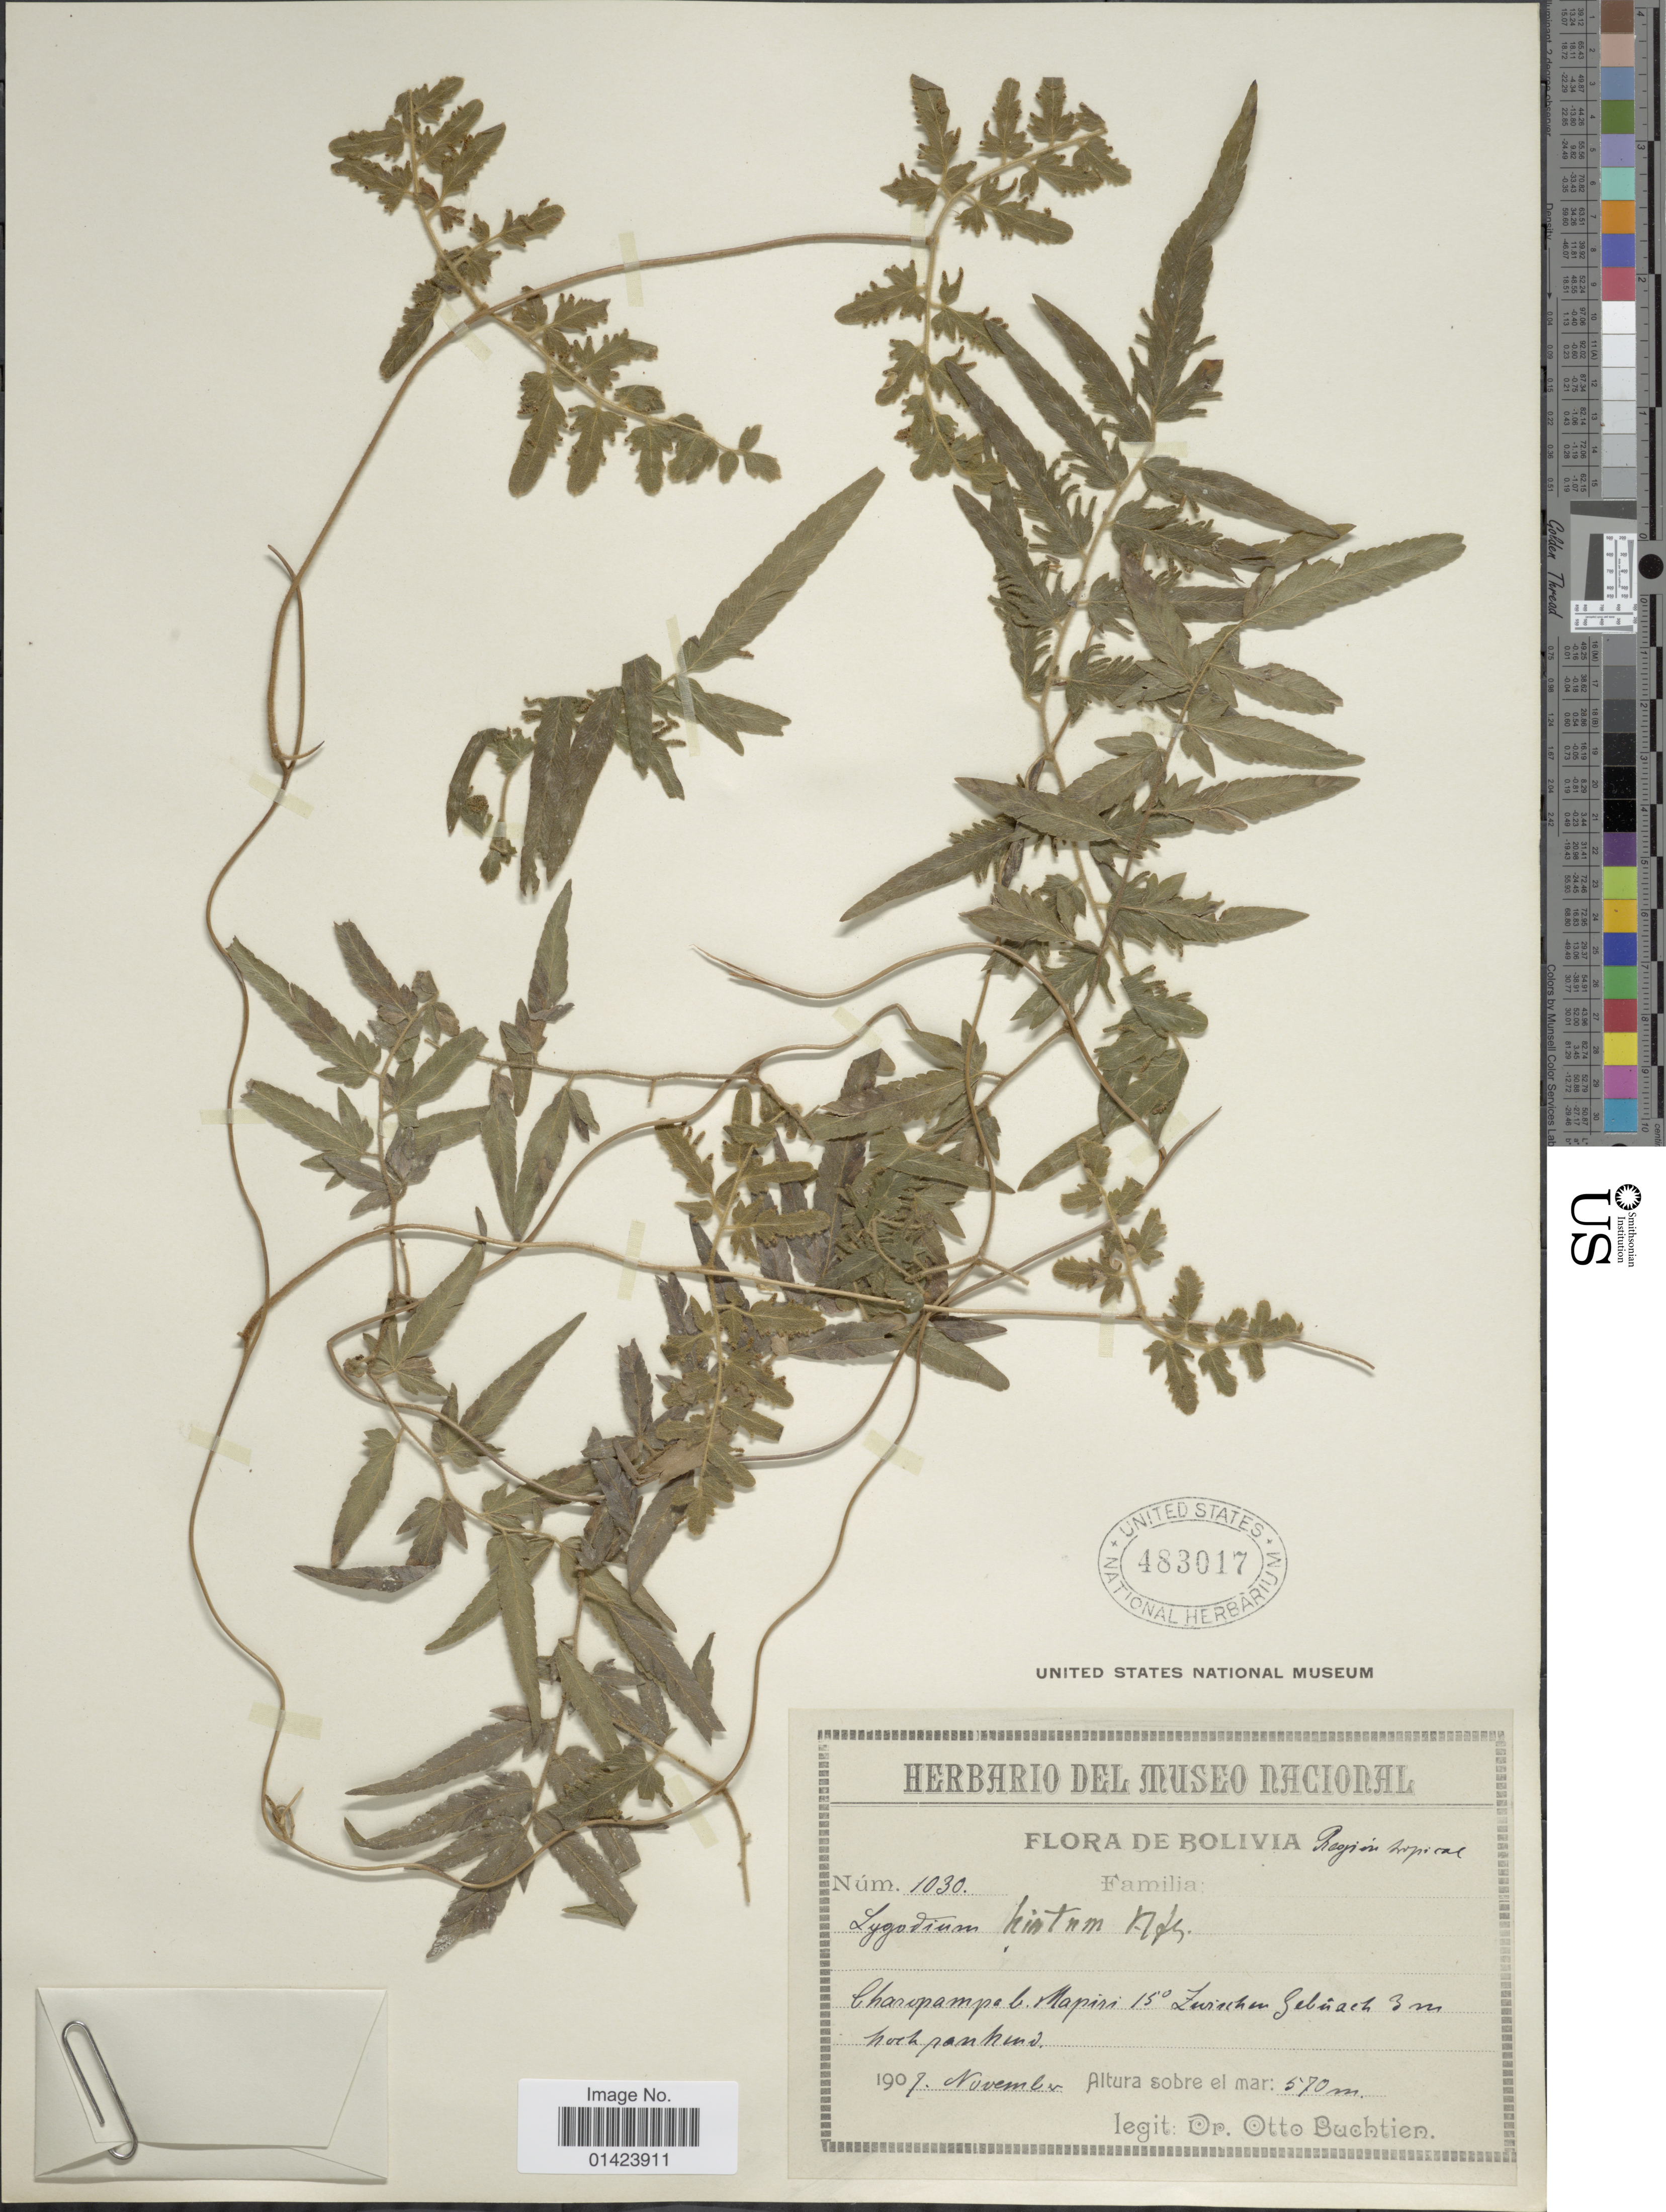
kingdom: Plantae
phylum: Tracheophyta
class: Polypodiopsida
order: Schizaeales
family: Lygodiaceae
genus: Lygodium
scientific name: Lygodium venustum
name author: Sw.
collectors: O. Buchtien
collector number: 1030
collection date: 1907-11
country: Bolivia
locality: Region tropical, Charopampa bei Mapiri 15º.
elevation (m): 570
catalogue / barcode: US 483017